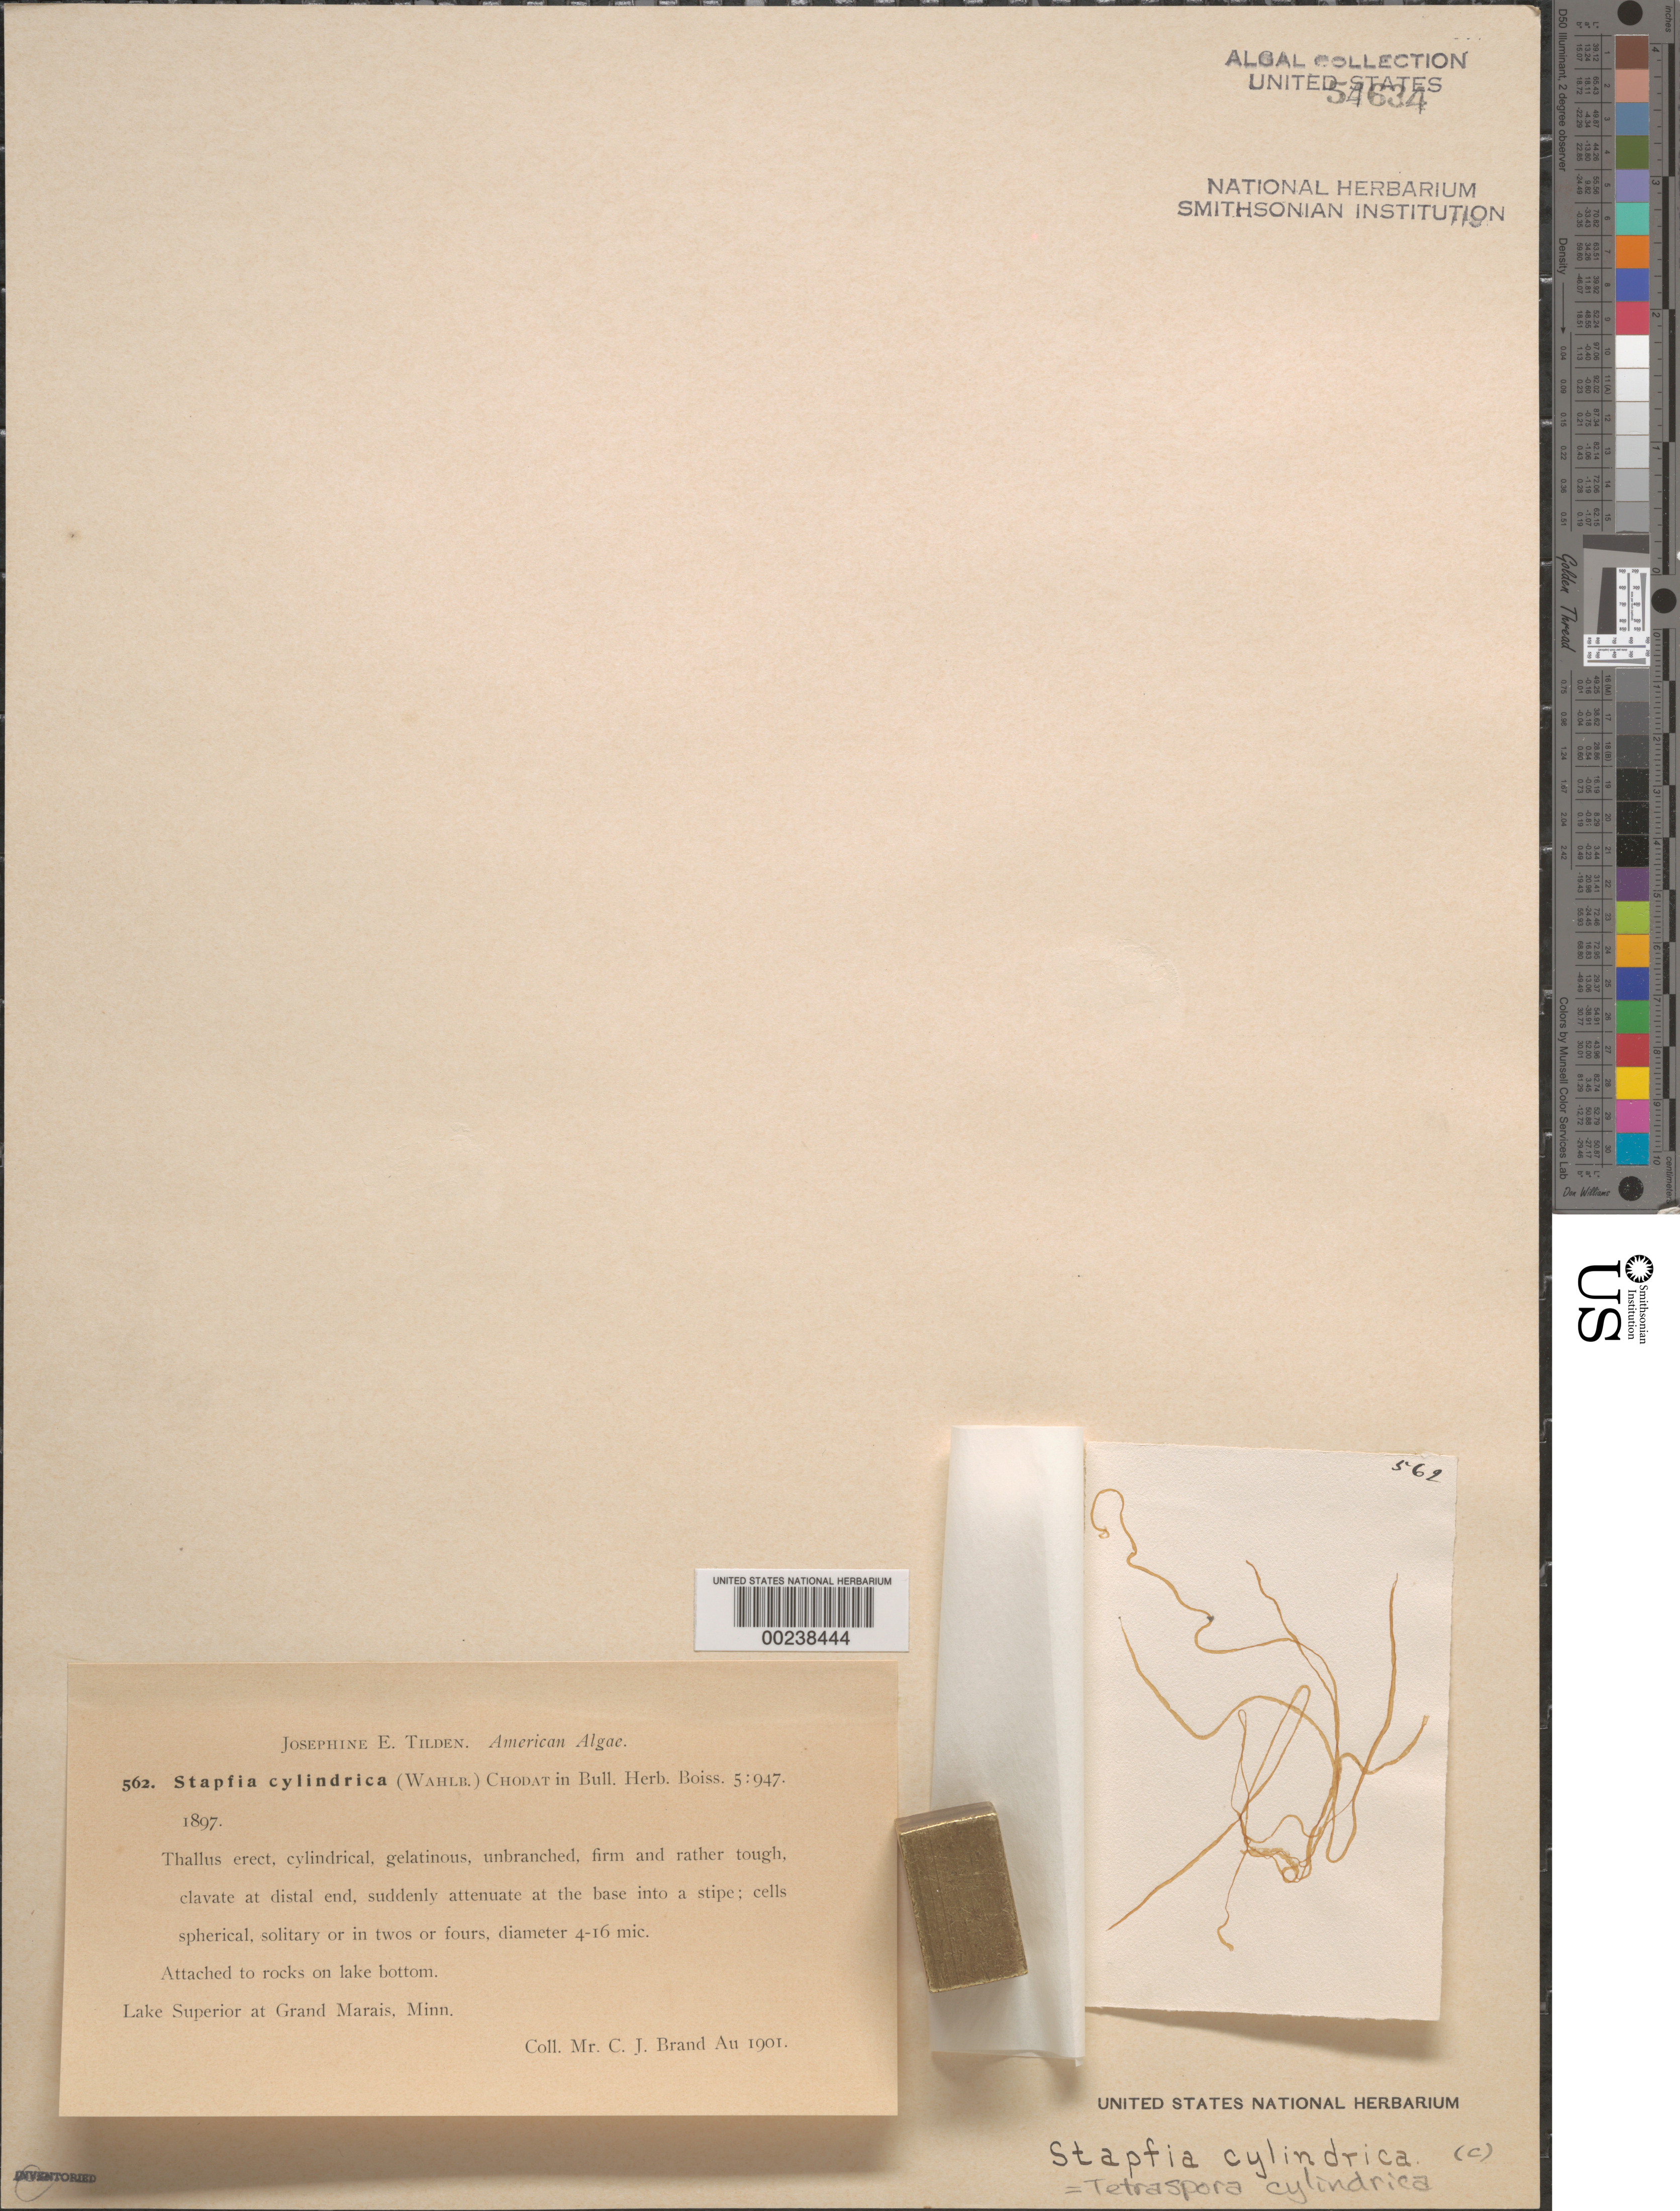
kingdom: Plantae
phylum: Chlorophyta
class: Chlorophyceae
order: Tetrasporales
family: Tetrasporaceae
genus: Tetraspora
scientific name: Tetraspora cylindrica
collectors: C. J. Brand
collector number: JET 562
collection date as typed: Aug 1901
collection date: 1901-08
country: United States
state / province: Minnesota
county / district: Cook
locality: Grand Marais, Lake Superior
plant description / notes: Tilden, American Algae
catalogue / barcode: US 54634